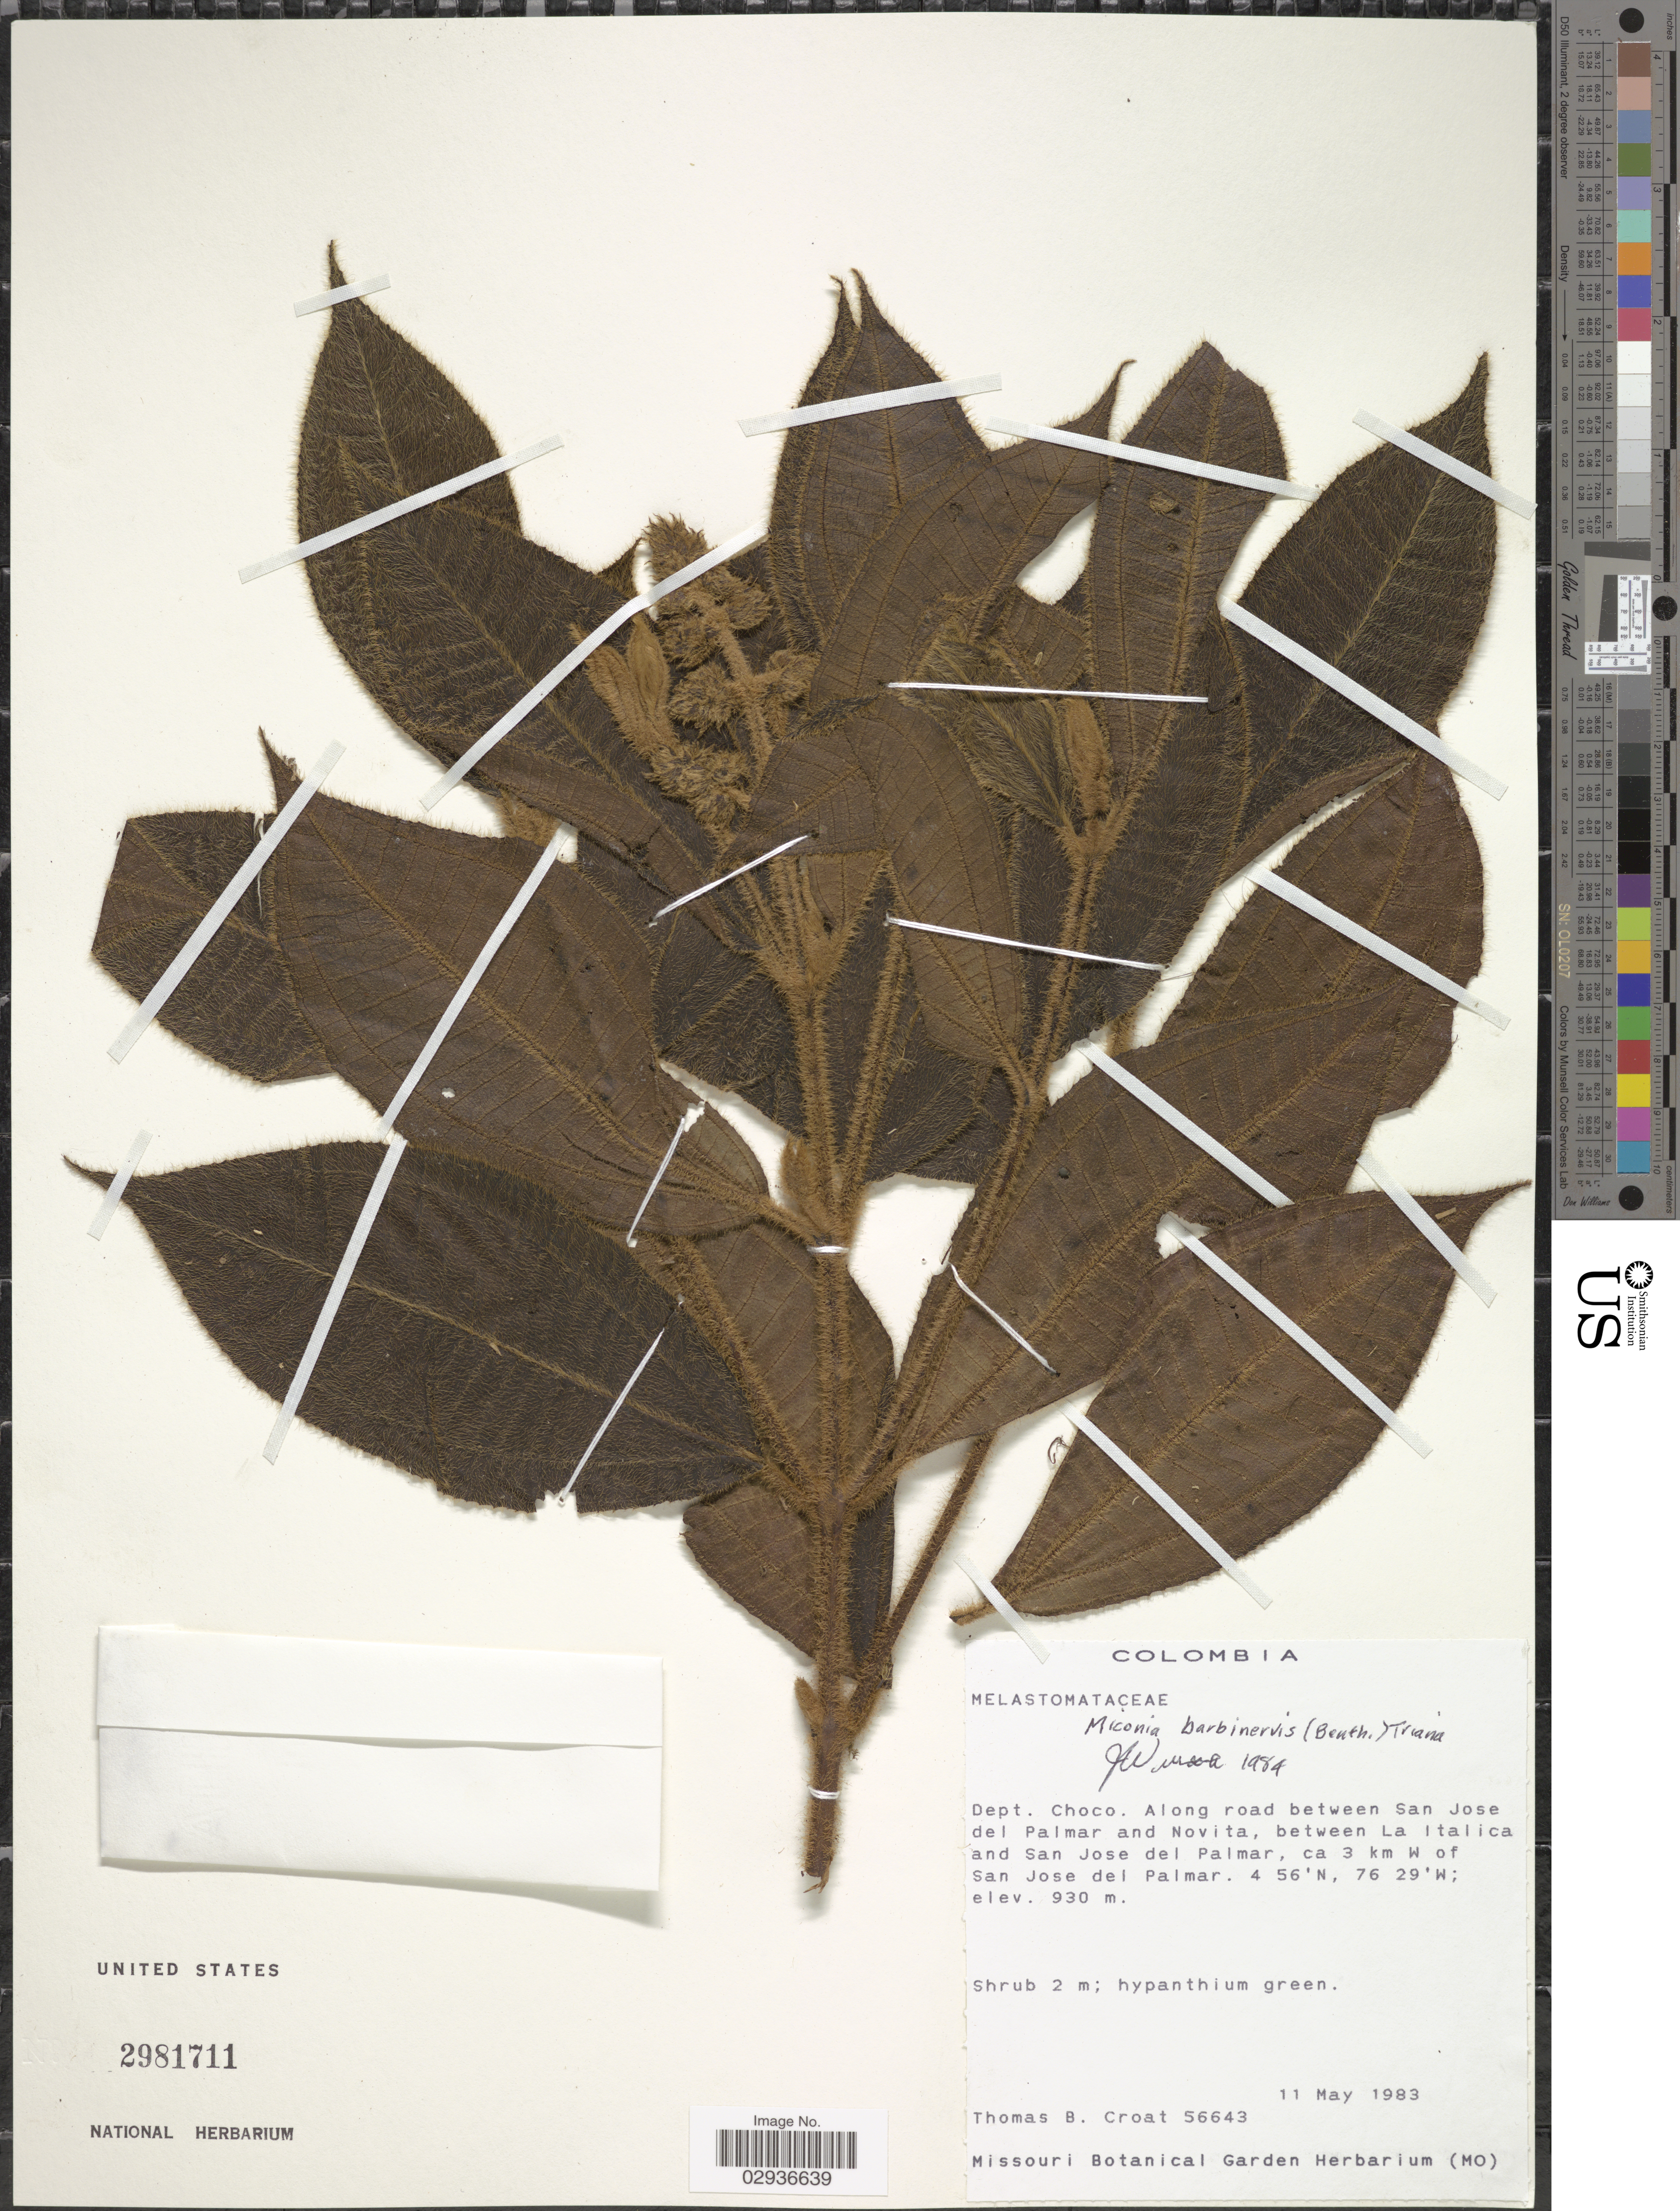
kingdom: Plantae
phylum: Tracheophyta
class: Magnoliopsida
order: Myrtales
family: Melastomataceae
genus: Miconia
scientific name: Miconia barbinervis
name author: (Benth.) Triana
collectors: T. B. Croat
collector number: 56643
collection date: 1983-05-11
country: Colombia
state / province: Chocó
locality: Dept. Choco. Along road between San Jose del Palmar and Novita, between La Italica and San Jose del Palmar.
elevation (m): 930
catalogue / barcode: US 2981711